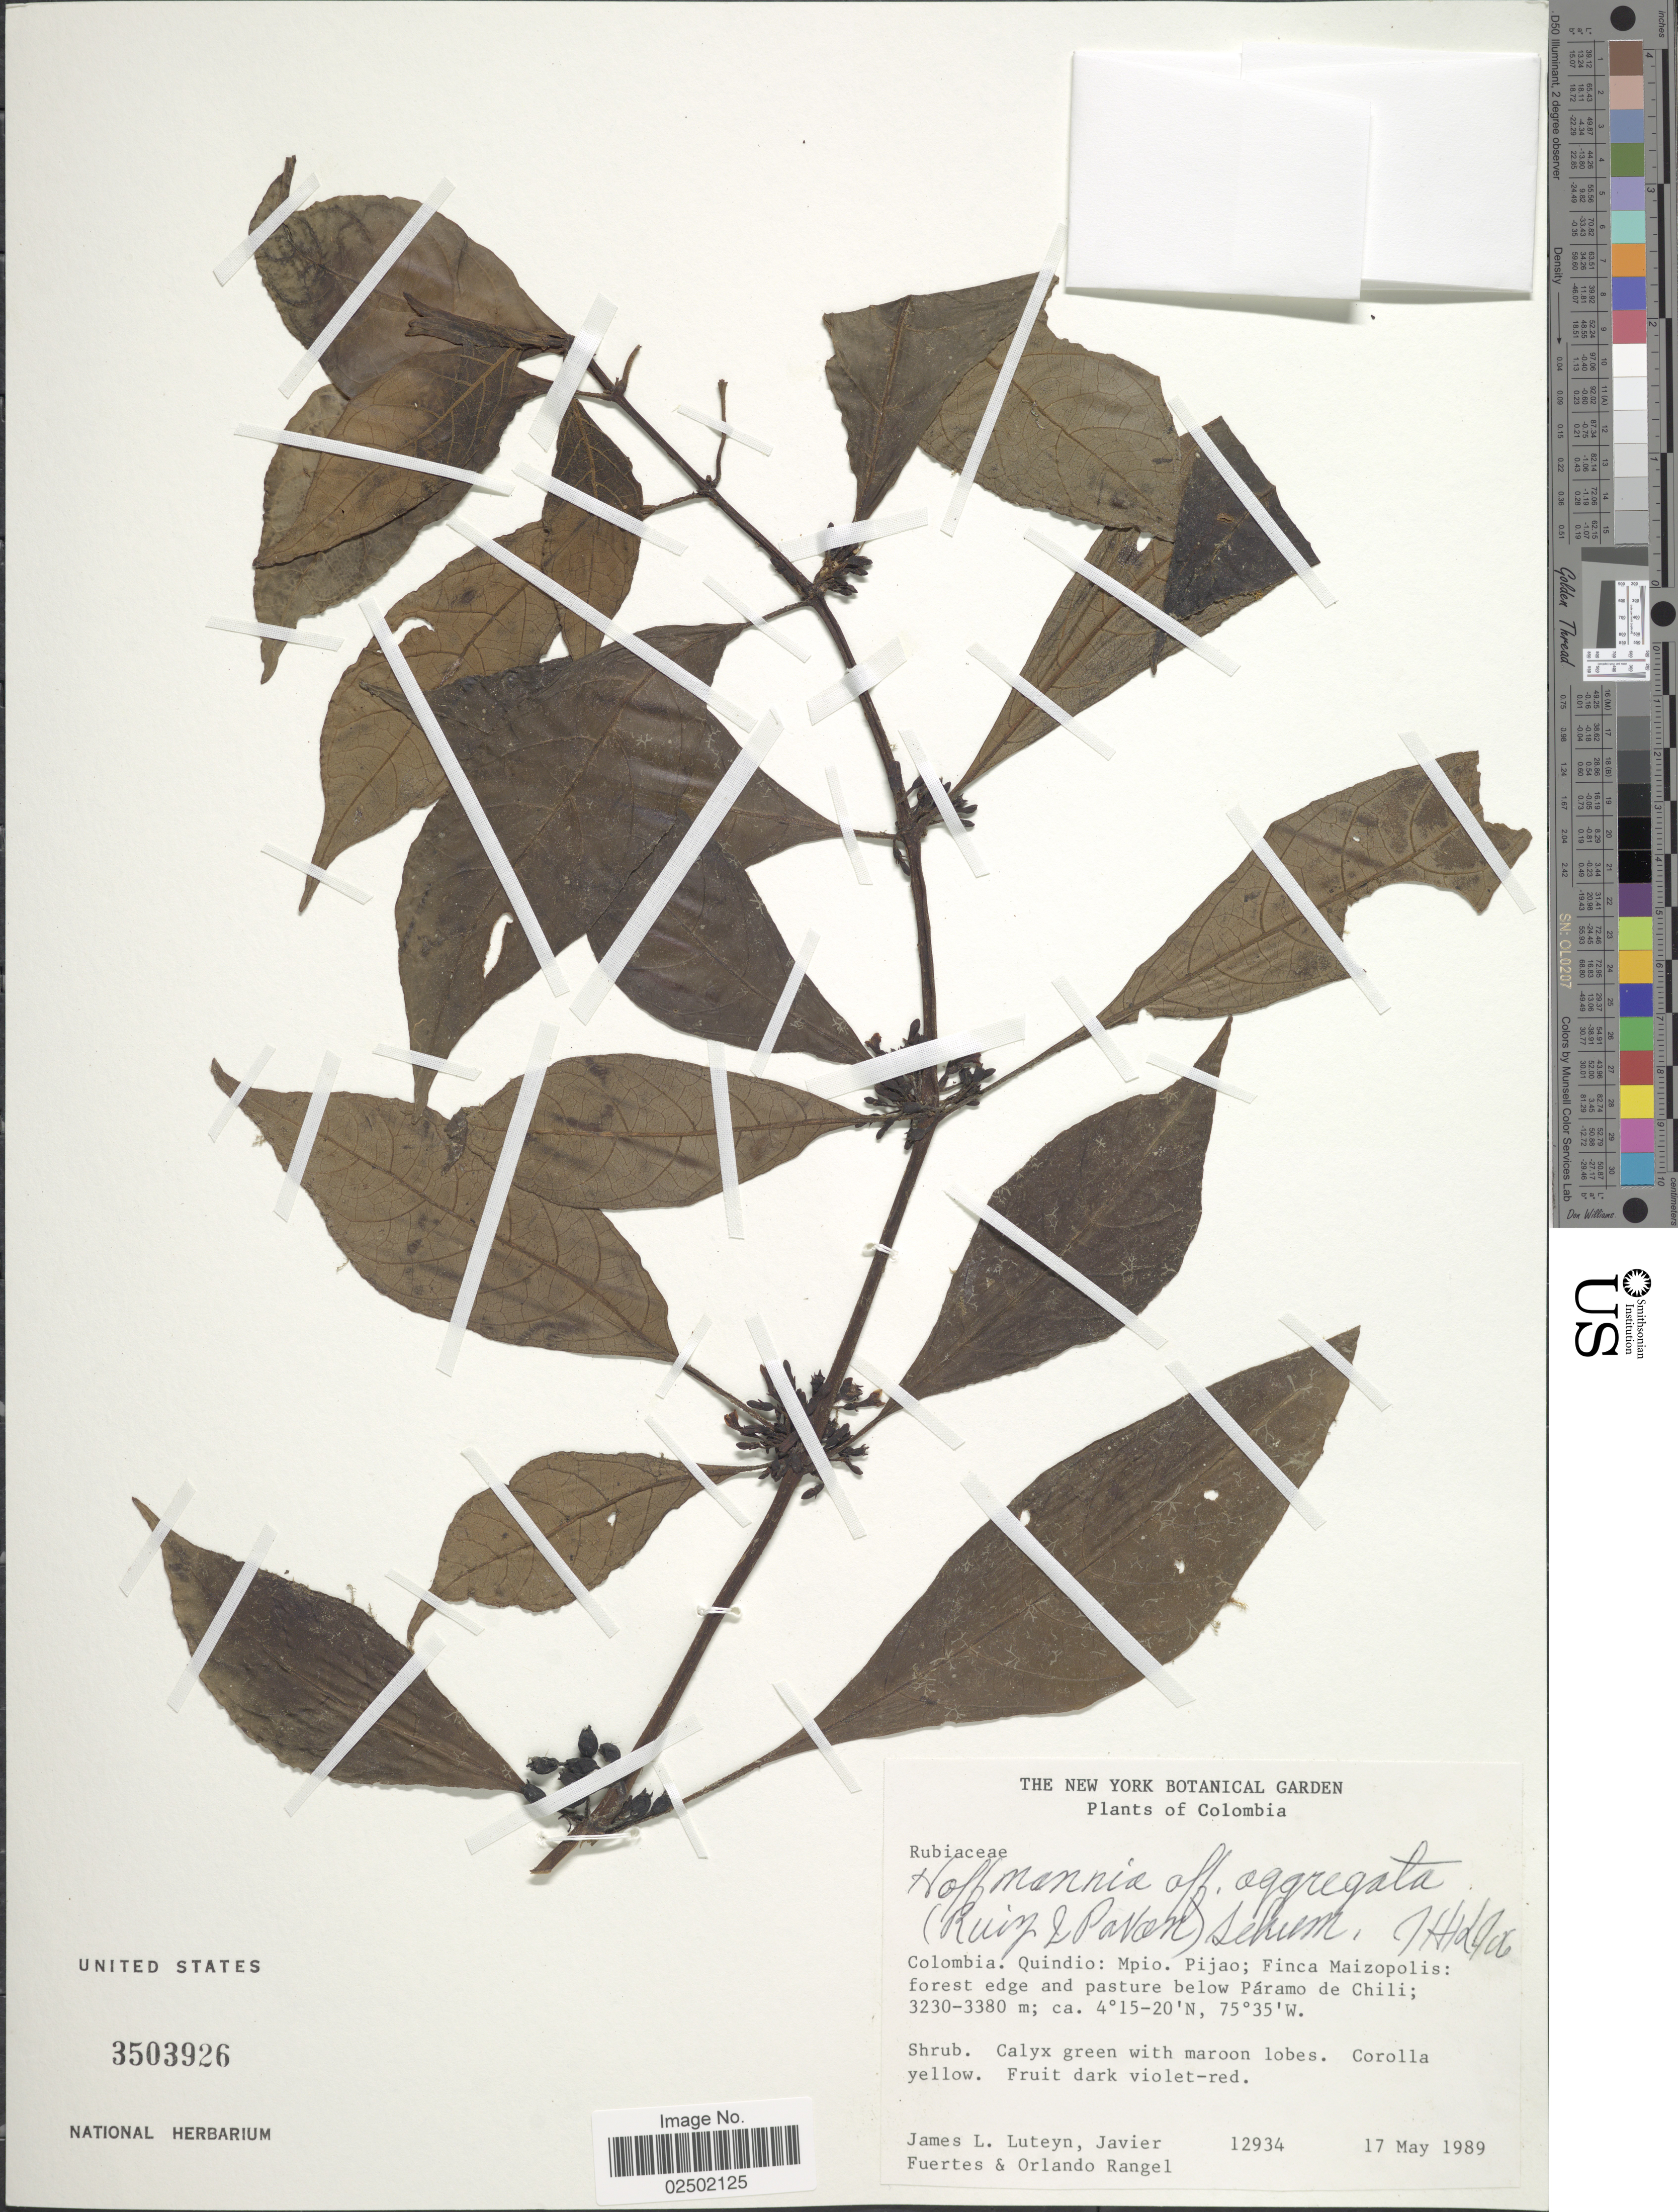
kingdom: Plantae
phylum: Tracheophyta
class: Magnoliopsida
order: Gentianales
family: Rubiaceae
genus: Hoffmannia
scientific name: Hoffmannia aggregata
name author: (Ruiz & Pav.) K. Schum.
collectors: J. L. Luteyn, J. Fuertes & O. Rangel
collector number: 12934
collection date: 1989-05-17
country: Colombia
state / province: Quindío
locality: Mpio. Pijao; Finca Maizopolis; below Paramo de Chili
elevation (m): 3230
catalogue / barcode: US 3503926